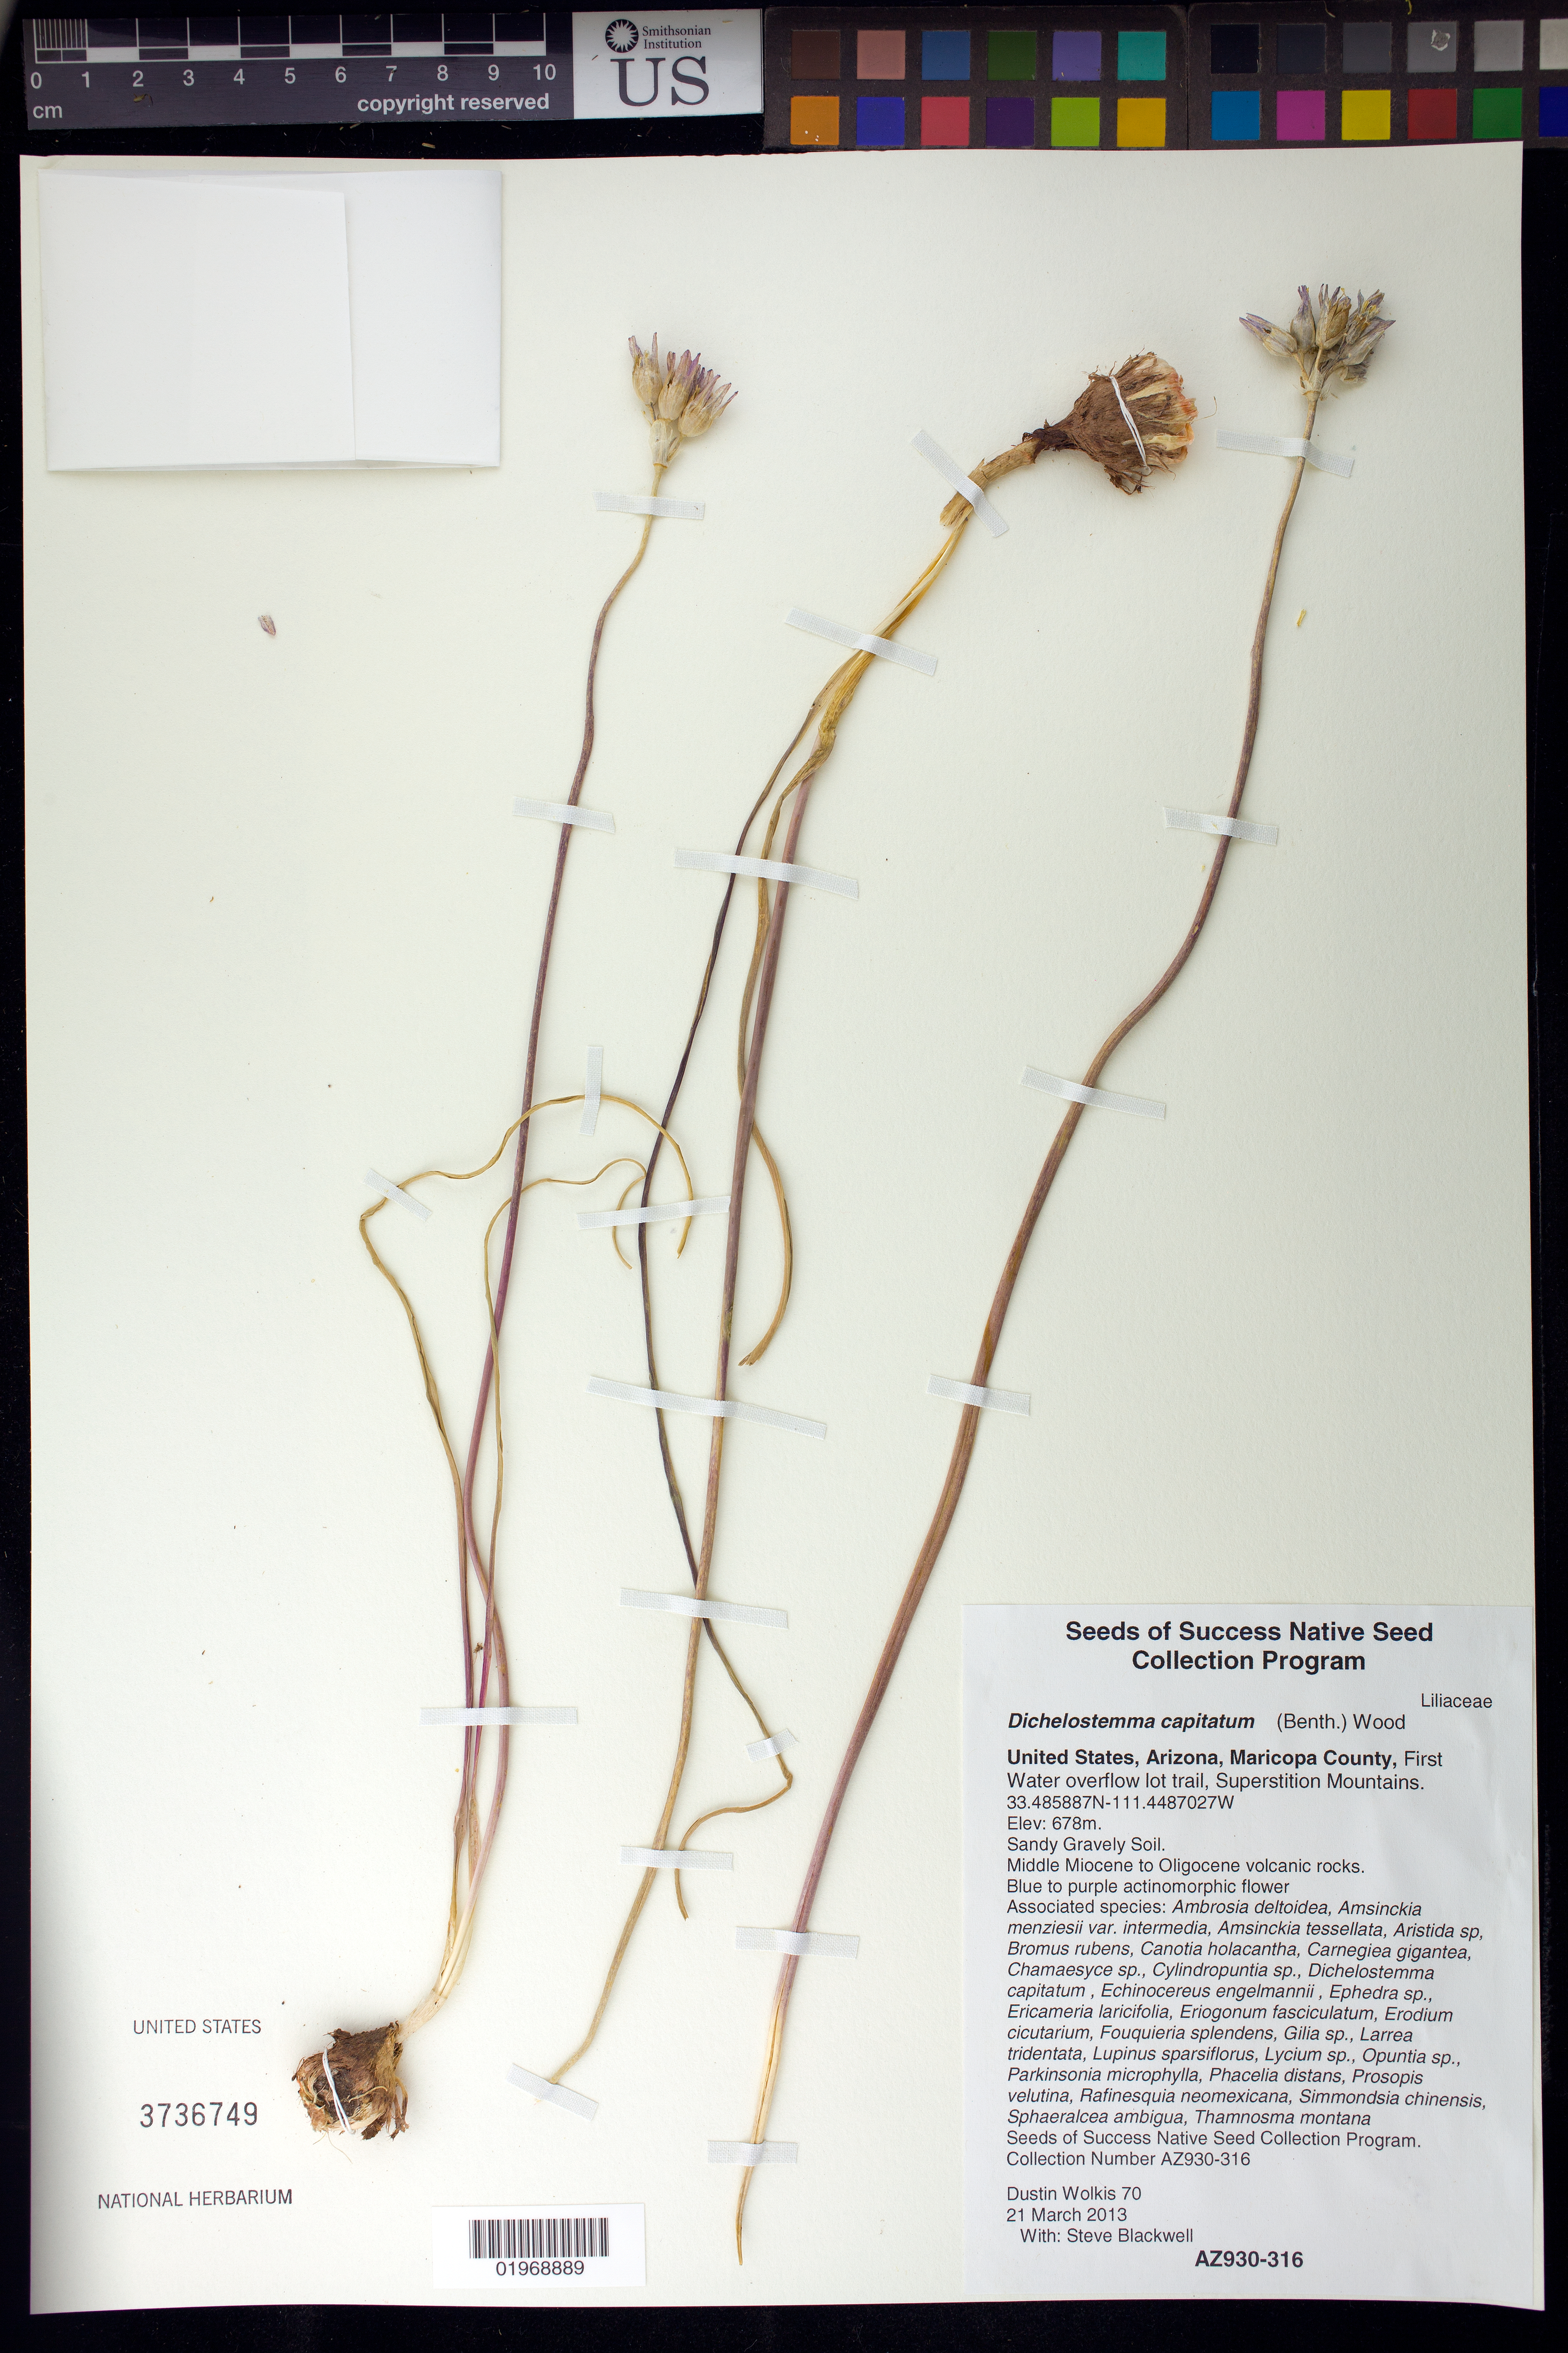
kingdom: Plantae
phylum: Tracheophyta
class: Liliopsida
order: Asparagales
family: Asparagaceae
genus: Dichelostemma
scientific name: Dichelostemma capitatum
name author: (Benth.) Alph. Wood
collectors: D. Wolkis & S. Blackwell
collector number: AZ930-316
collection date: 2013-03-21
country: United States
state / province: Arizona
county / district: Maricopa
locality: Water overflow lot trail, Superstition Mts.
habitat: Middle Miocene to Oligocene volcatic rocks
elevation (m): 678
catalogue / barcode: US 3736749